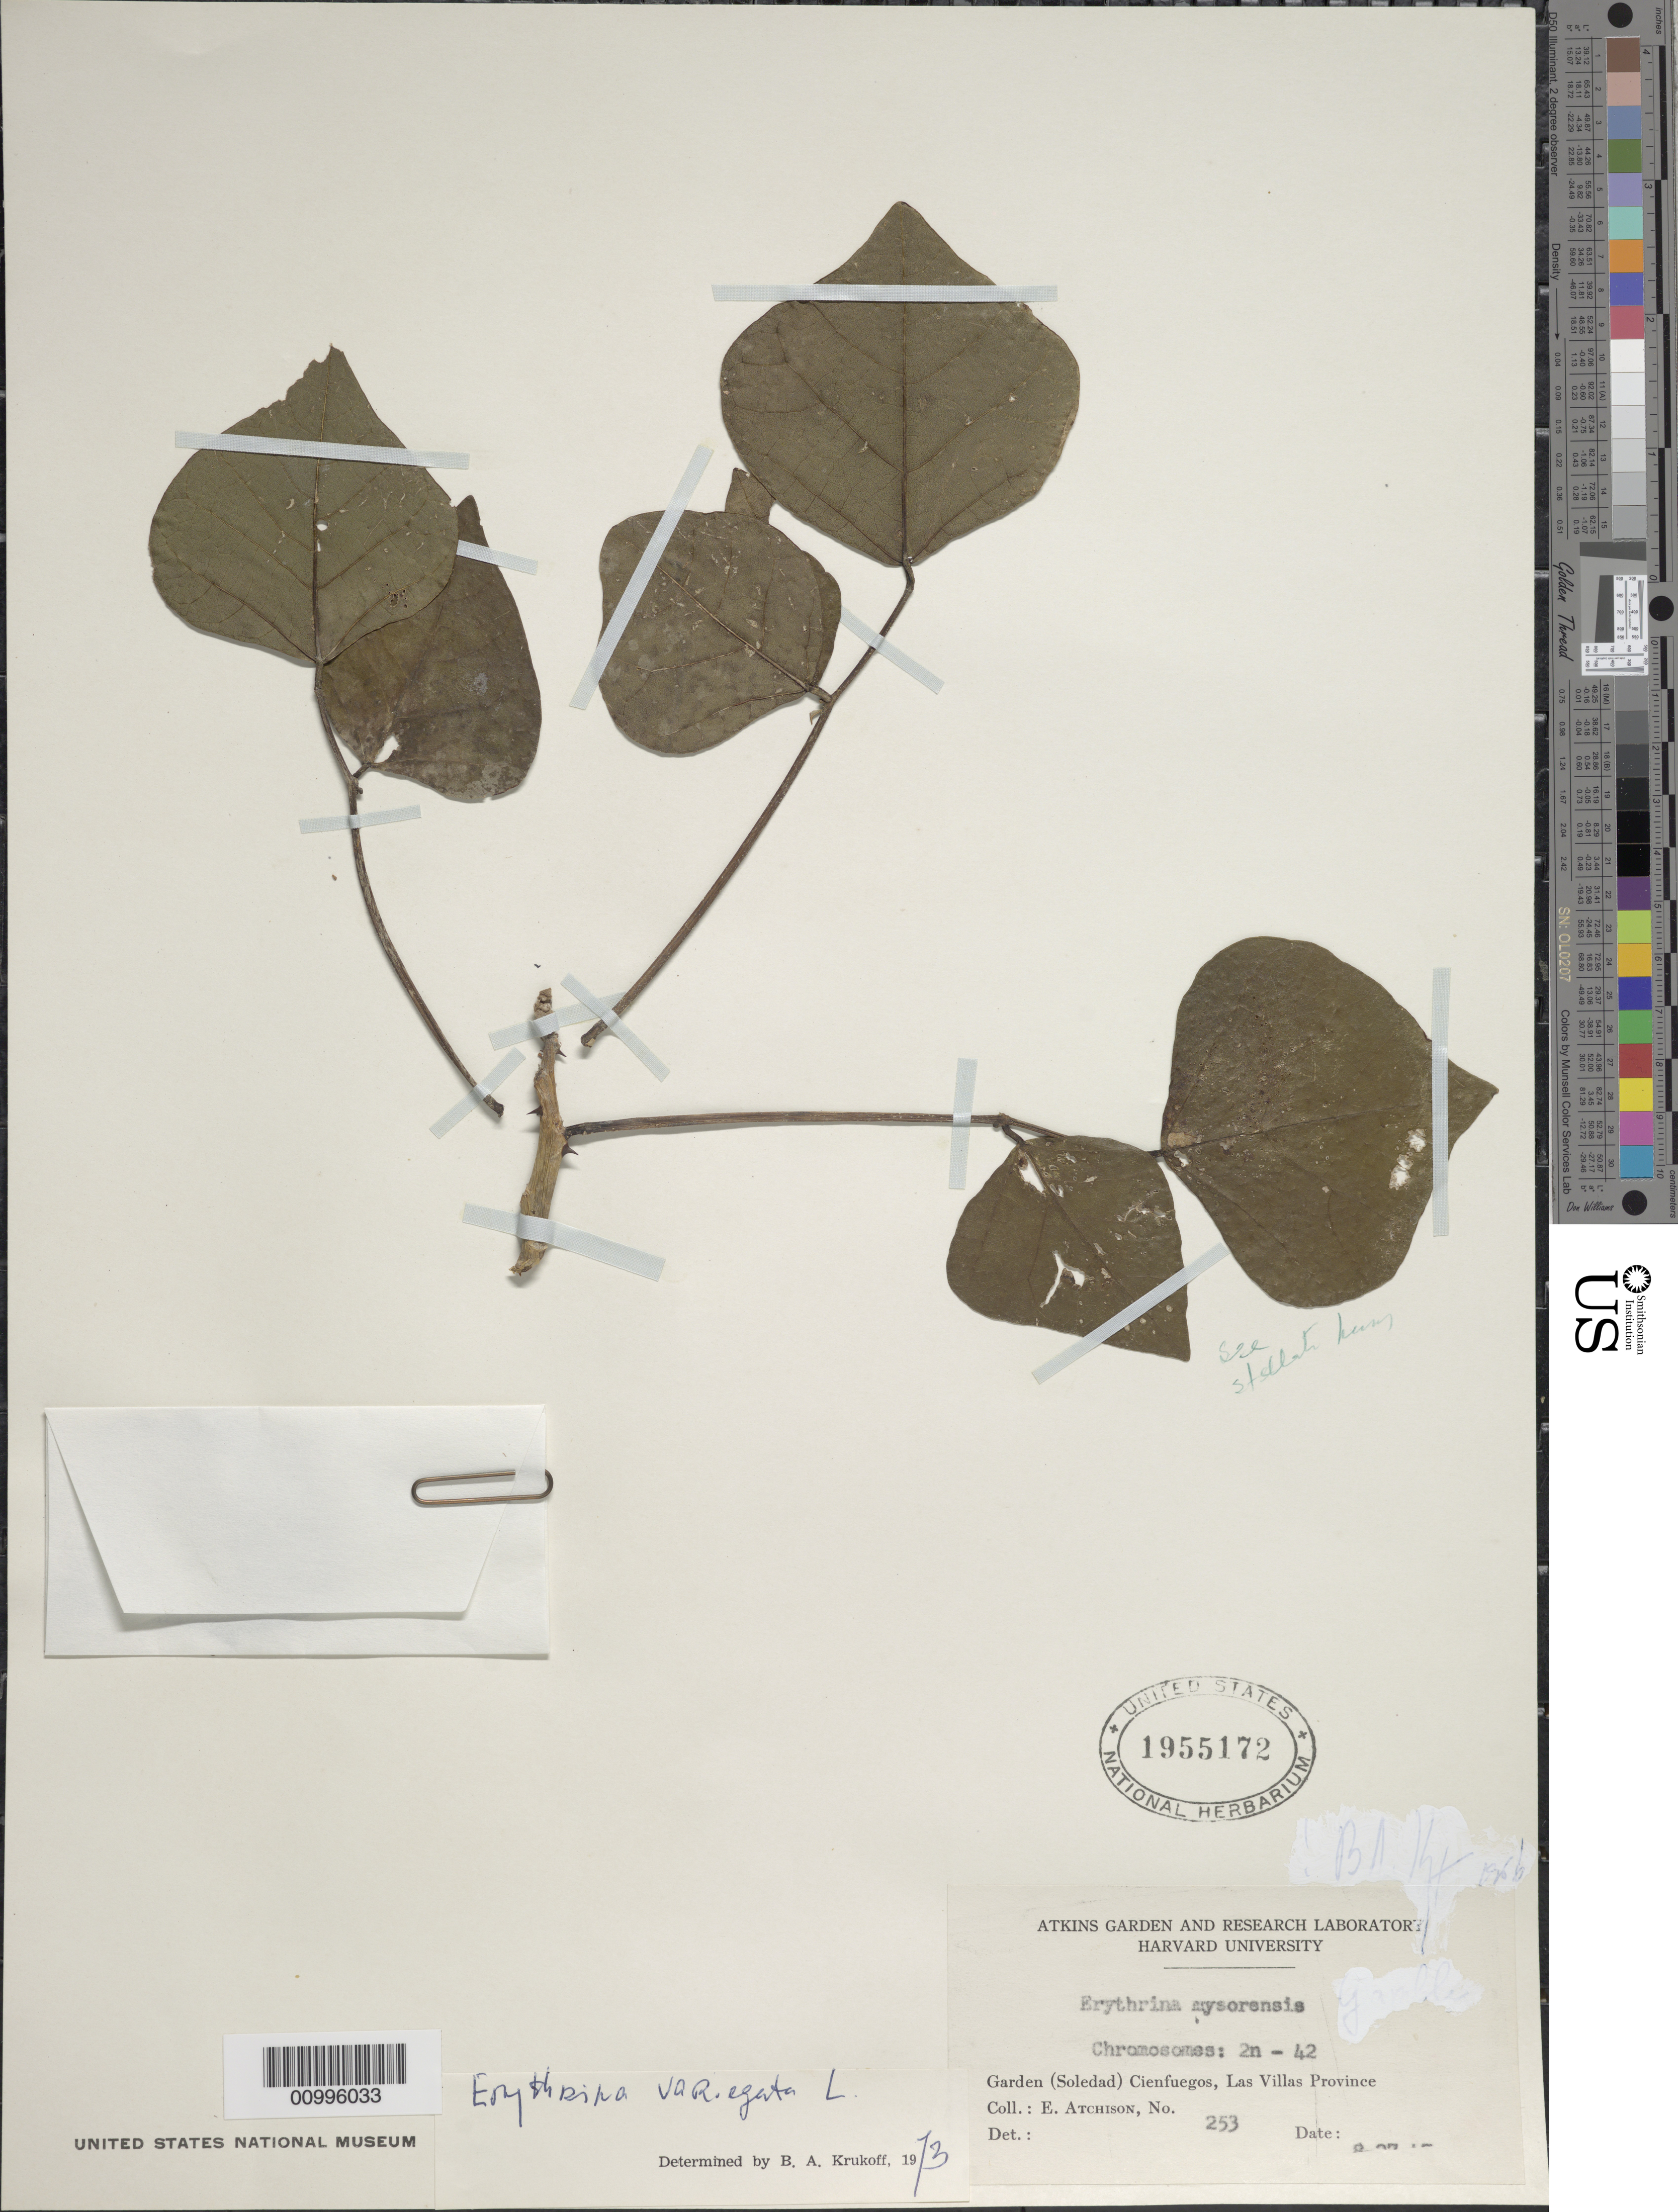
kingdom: Plantae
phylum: Tracheophyta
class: Magnoliopsida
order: Fabales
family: Fabaceae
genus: Erythrina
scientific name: Erythrina variegata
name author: L.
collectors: E. Atchison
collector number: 253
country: Cuba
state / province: Cienfuegos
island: Cuba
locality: Las villas Province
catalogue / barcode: US 1955172